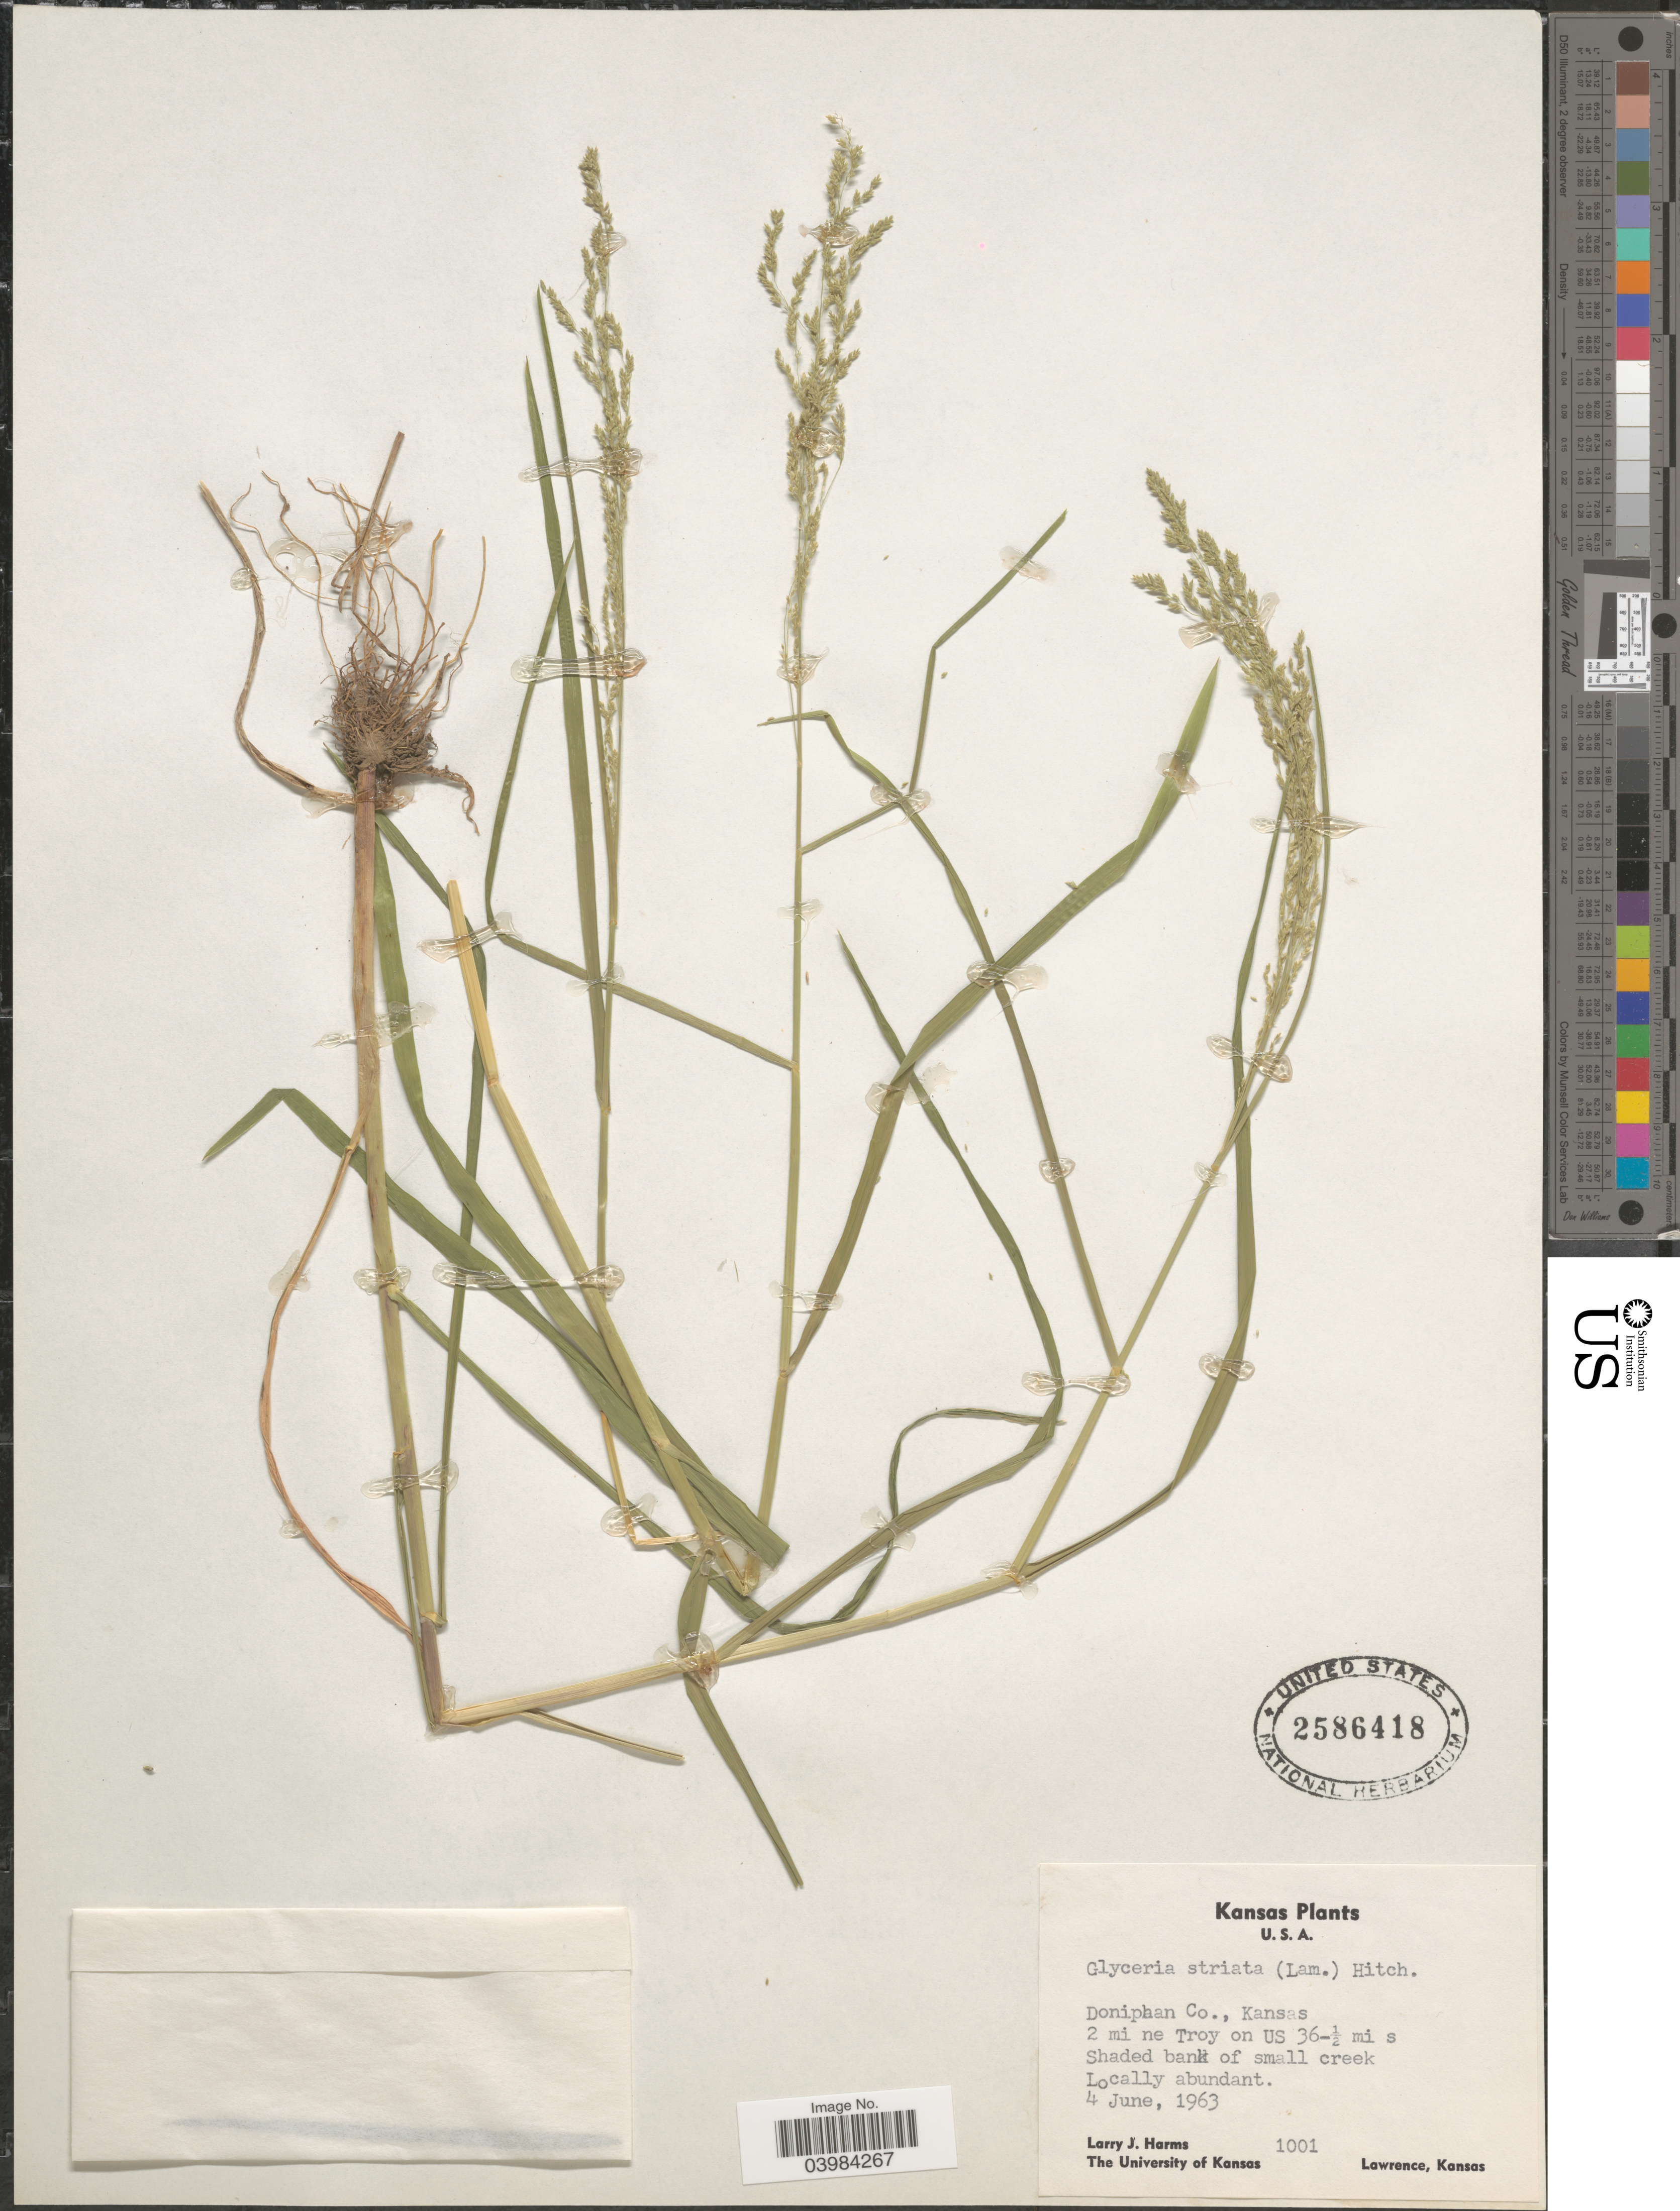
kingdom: Plantae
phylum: Tracheophyta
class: Liliopsida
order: Poales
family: Poaceae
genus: Glyceria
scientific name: Glyceria striata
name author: (Lam.) Hitchc.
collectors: L. Harms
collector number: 1001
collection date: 1963-06-04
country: United States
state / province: Kansas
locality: Doniphan Co. 2 mi ne Troy on US 36-½ mi s. Shaded bank of small creek.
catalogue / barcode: US 2586418